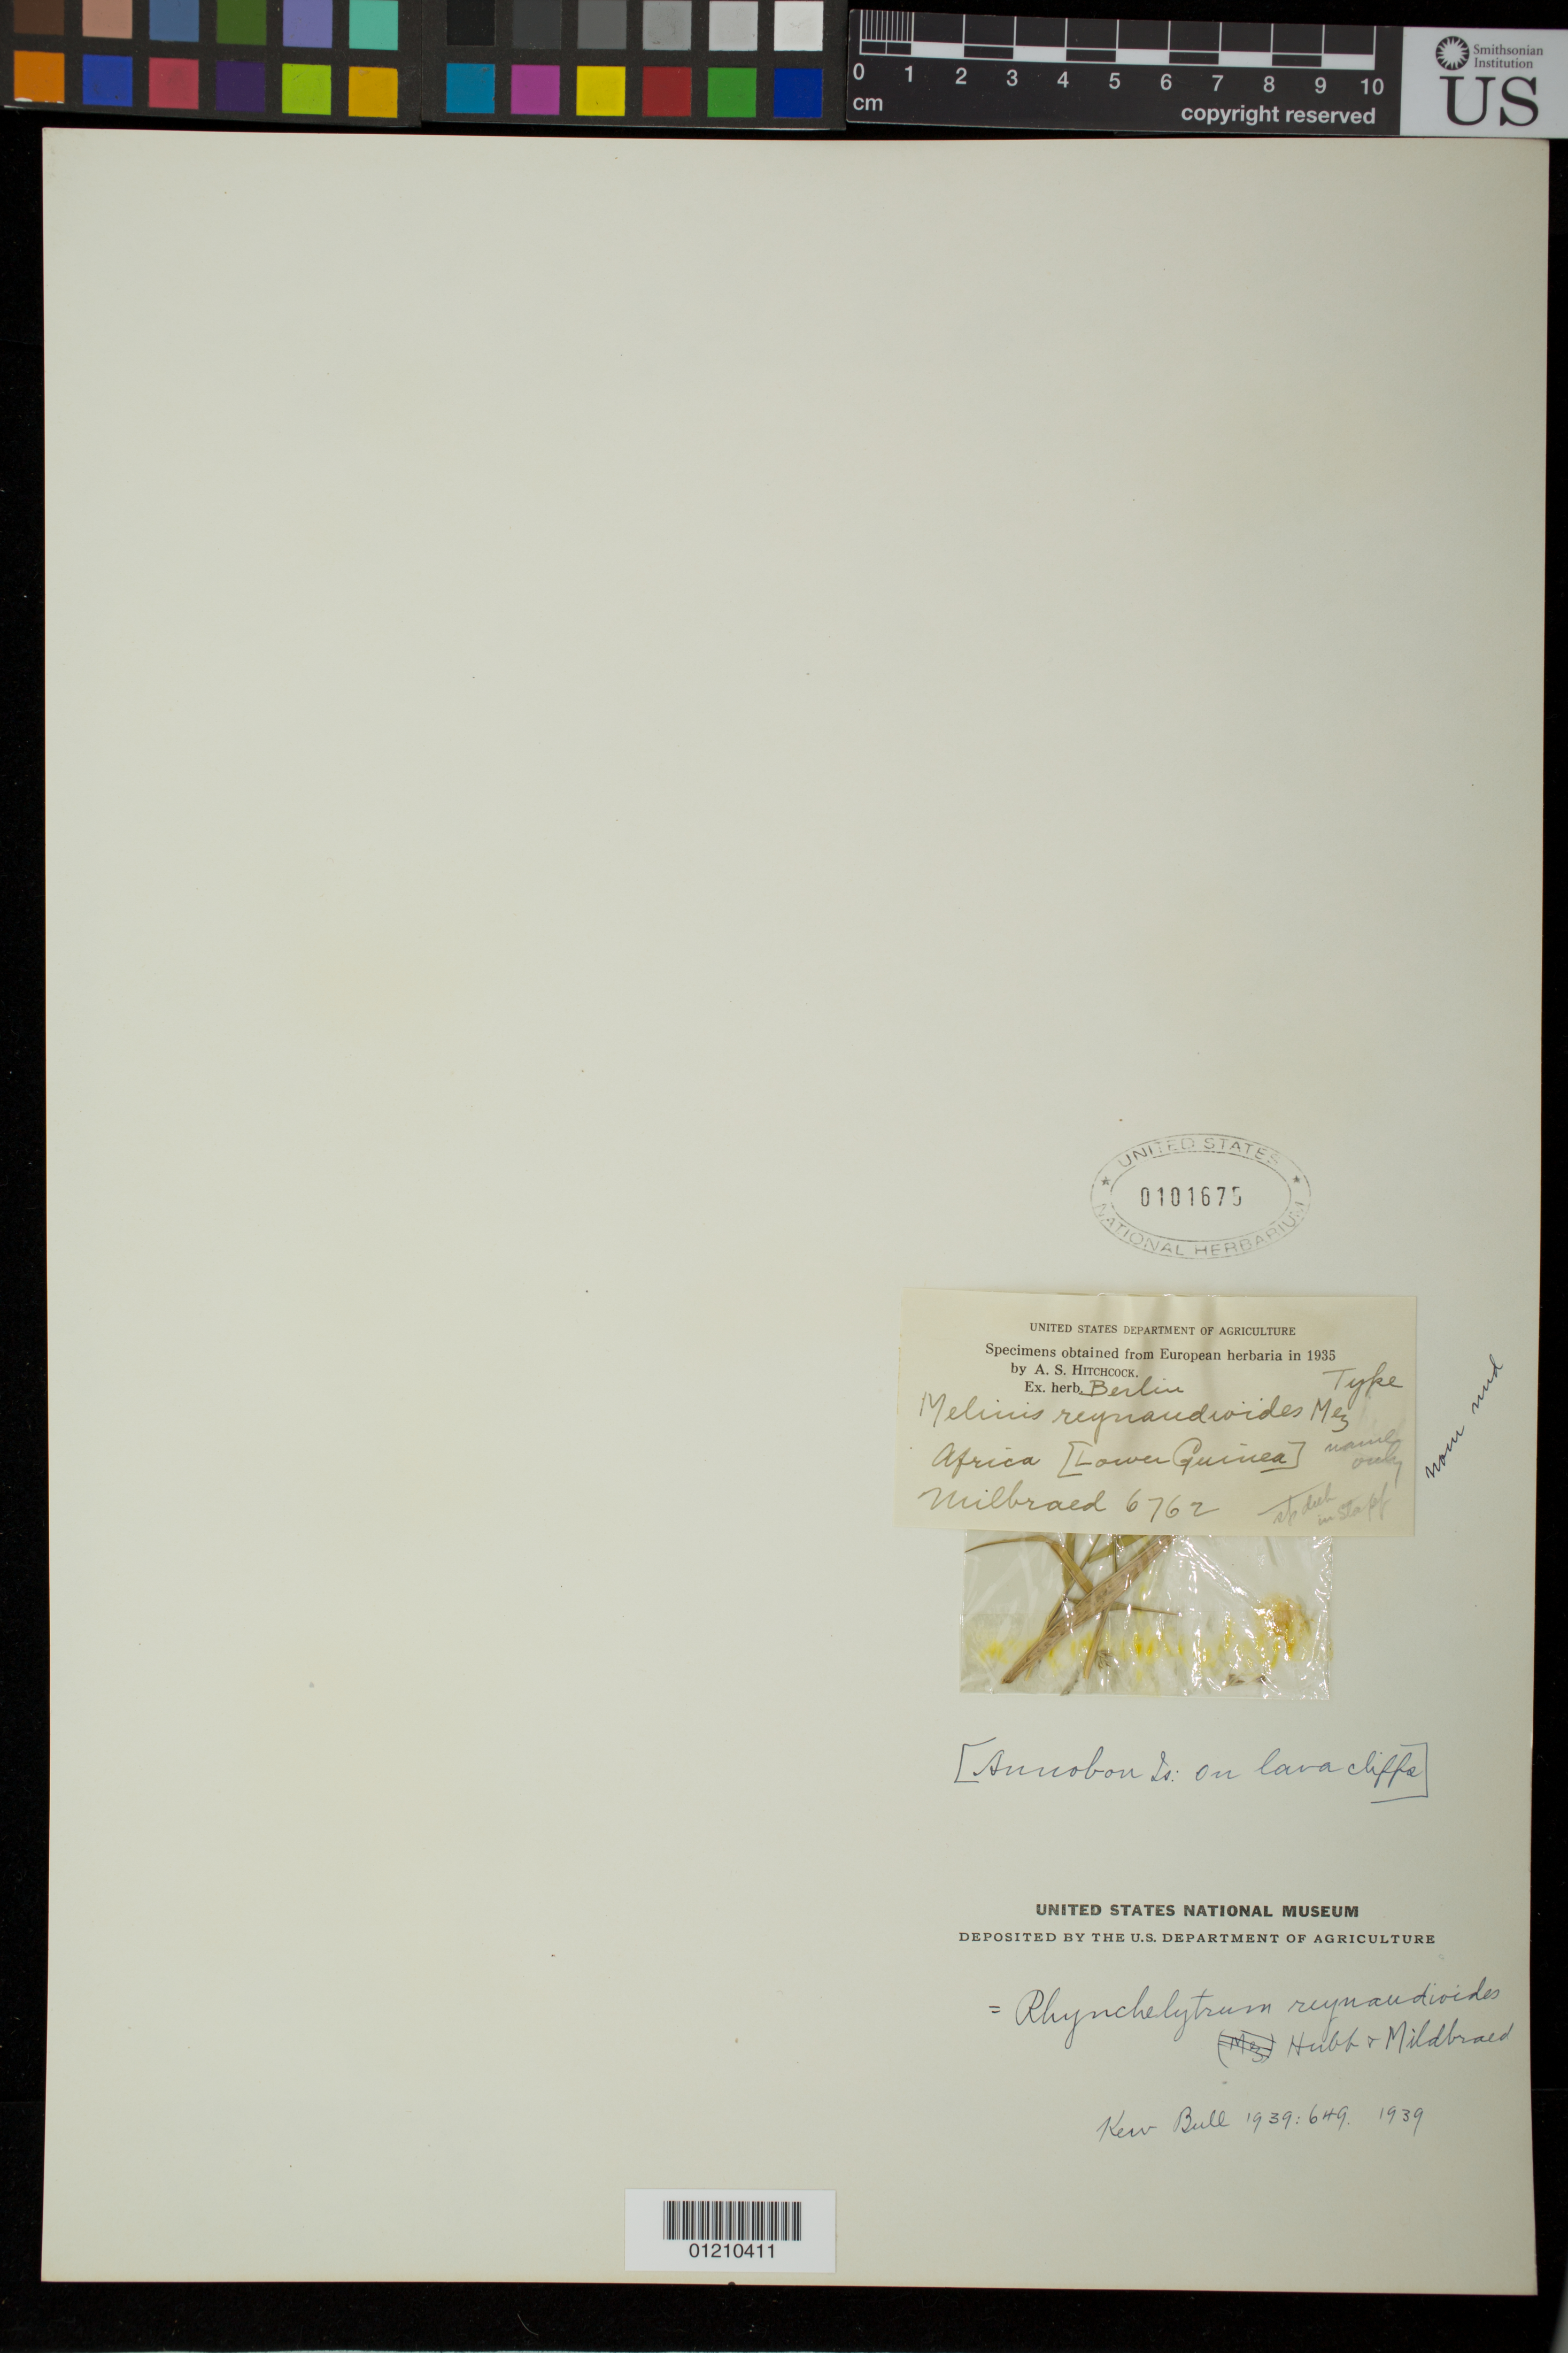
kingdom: Plantae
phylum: Tracheophyta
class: Liliopsida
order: Poales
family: Poaceae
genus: Melinis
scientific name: Melinis reynaudioides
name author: C.E. Hubb. ex Mildbr.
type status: Type Collection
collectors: G. W. J. Mildbraed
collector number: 6762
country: Equatorial Guinea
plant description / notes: Fragmentary material of type specimen ex herb. Berlin.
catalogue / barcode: US 101675